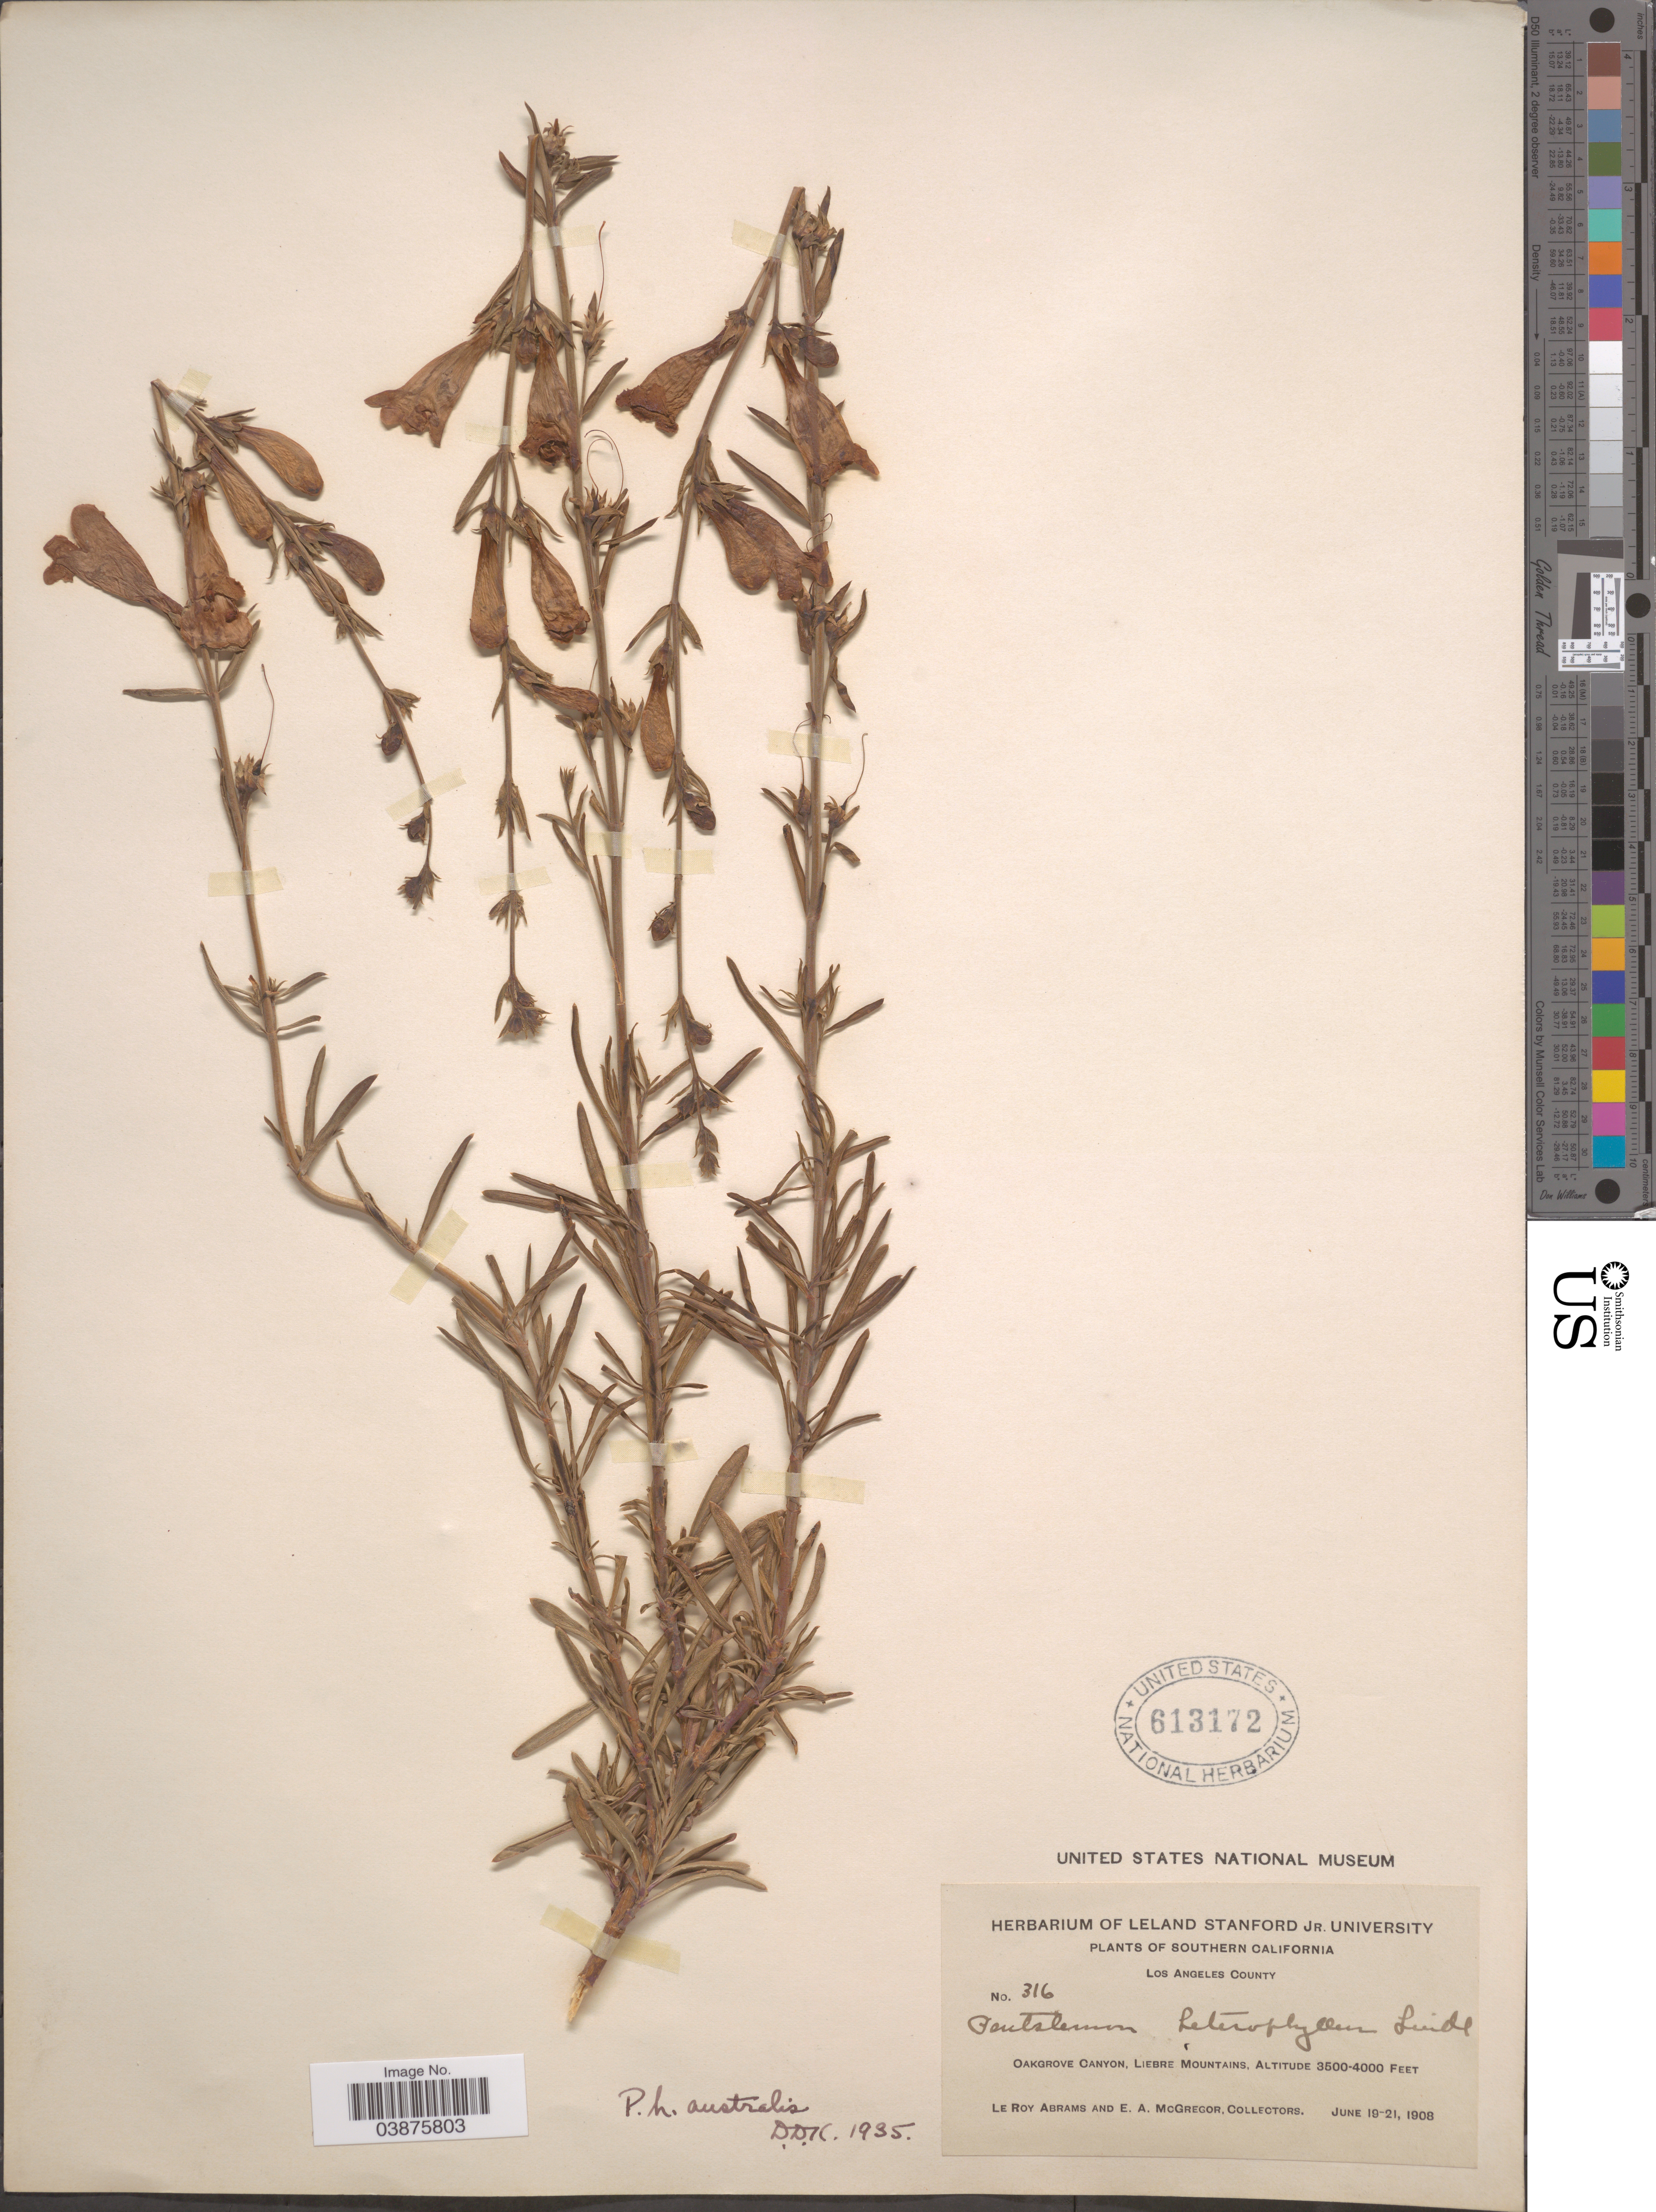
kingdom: Plantae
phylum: Tracheophyta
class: Magnoliopsida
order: Lamiales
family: Plantaginaceae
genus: Penstemon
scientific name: Penstemon heterophyllus subsp. australis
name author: (Munz & I.M. Johnst.) D.D. Keck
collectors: L. Abrams & E. A. McGregor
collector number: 316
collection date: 1908-06-19/1908-06-21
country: United States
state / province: California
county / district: Los Angeles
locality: Southern California. Los Angeles County. Oakgrove Canyon, Liebre Mountains.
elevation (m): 1067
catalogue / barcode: US 613172